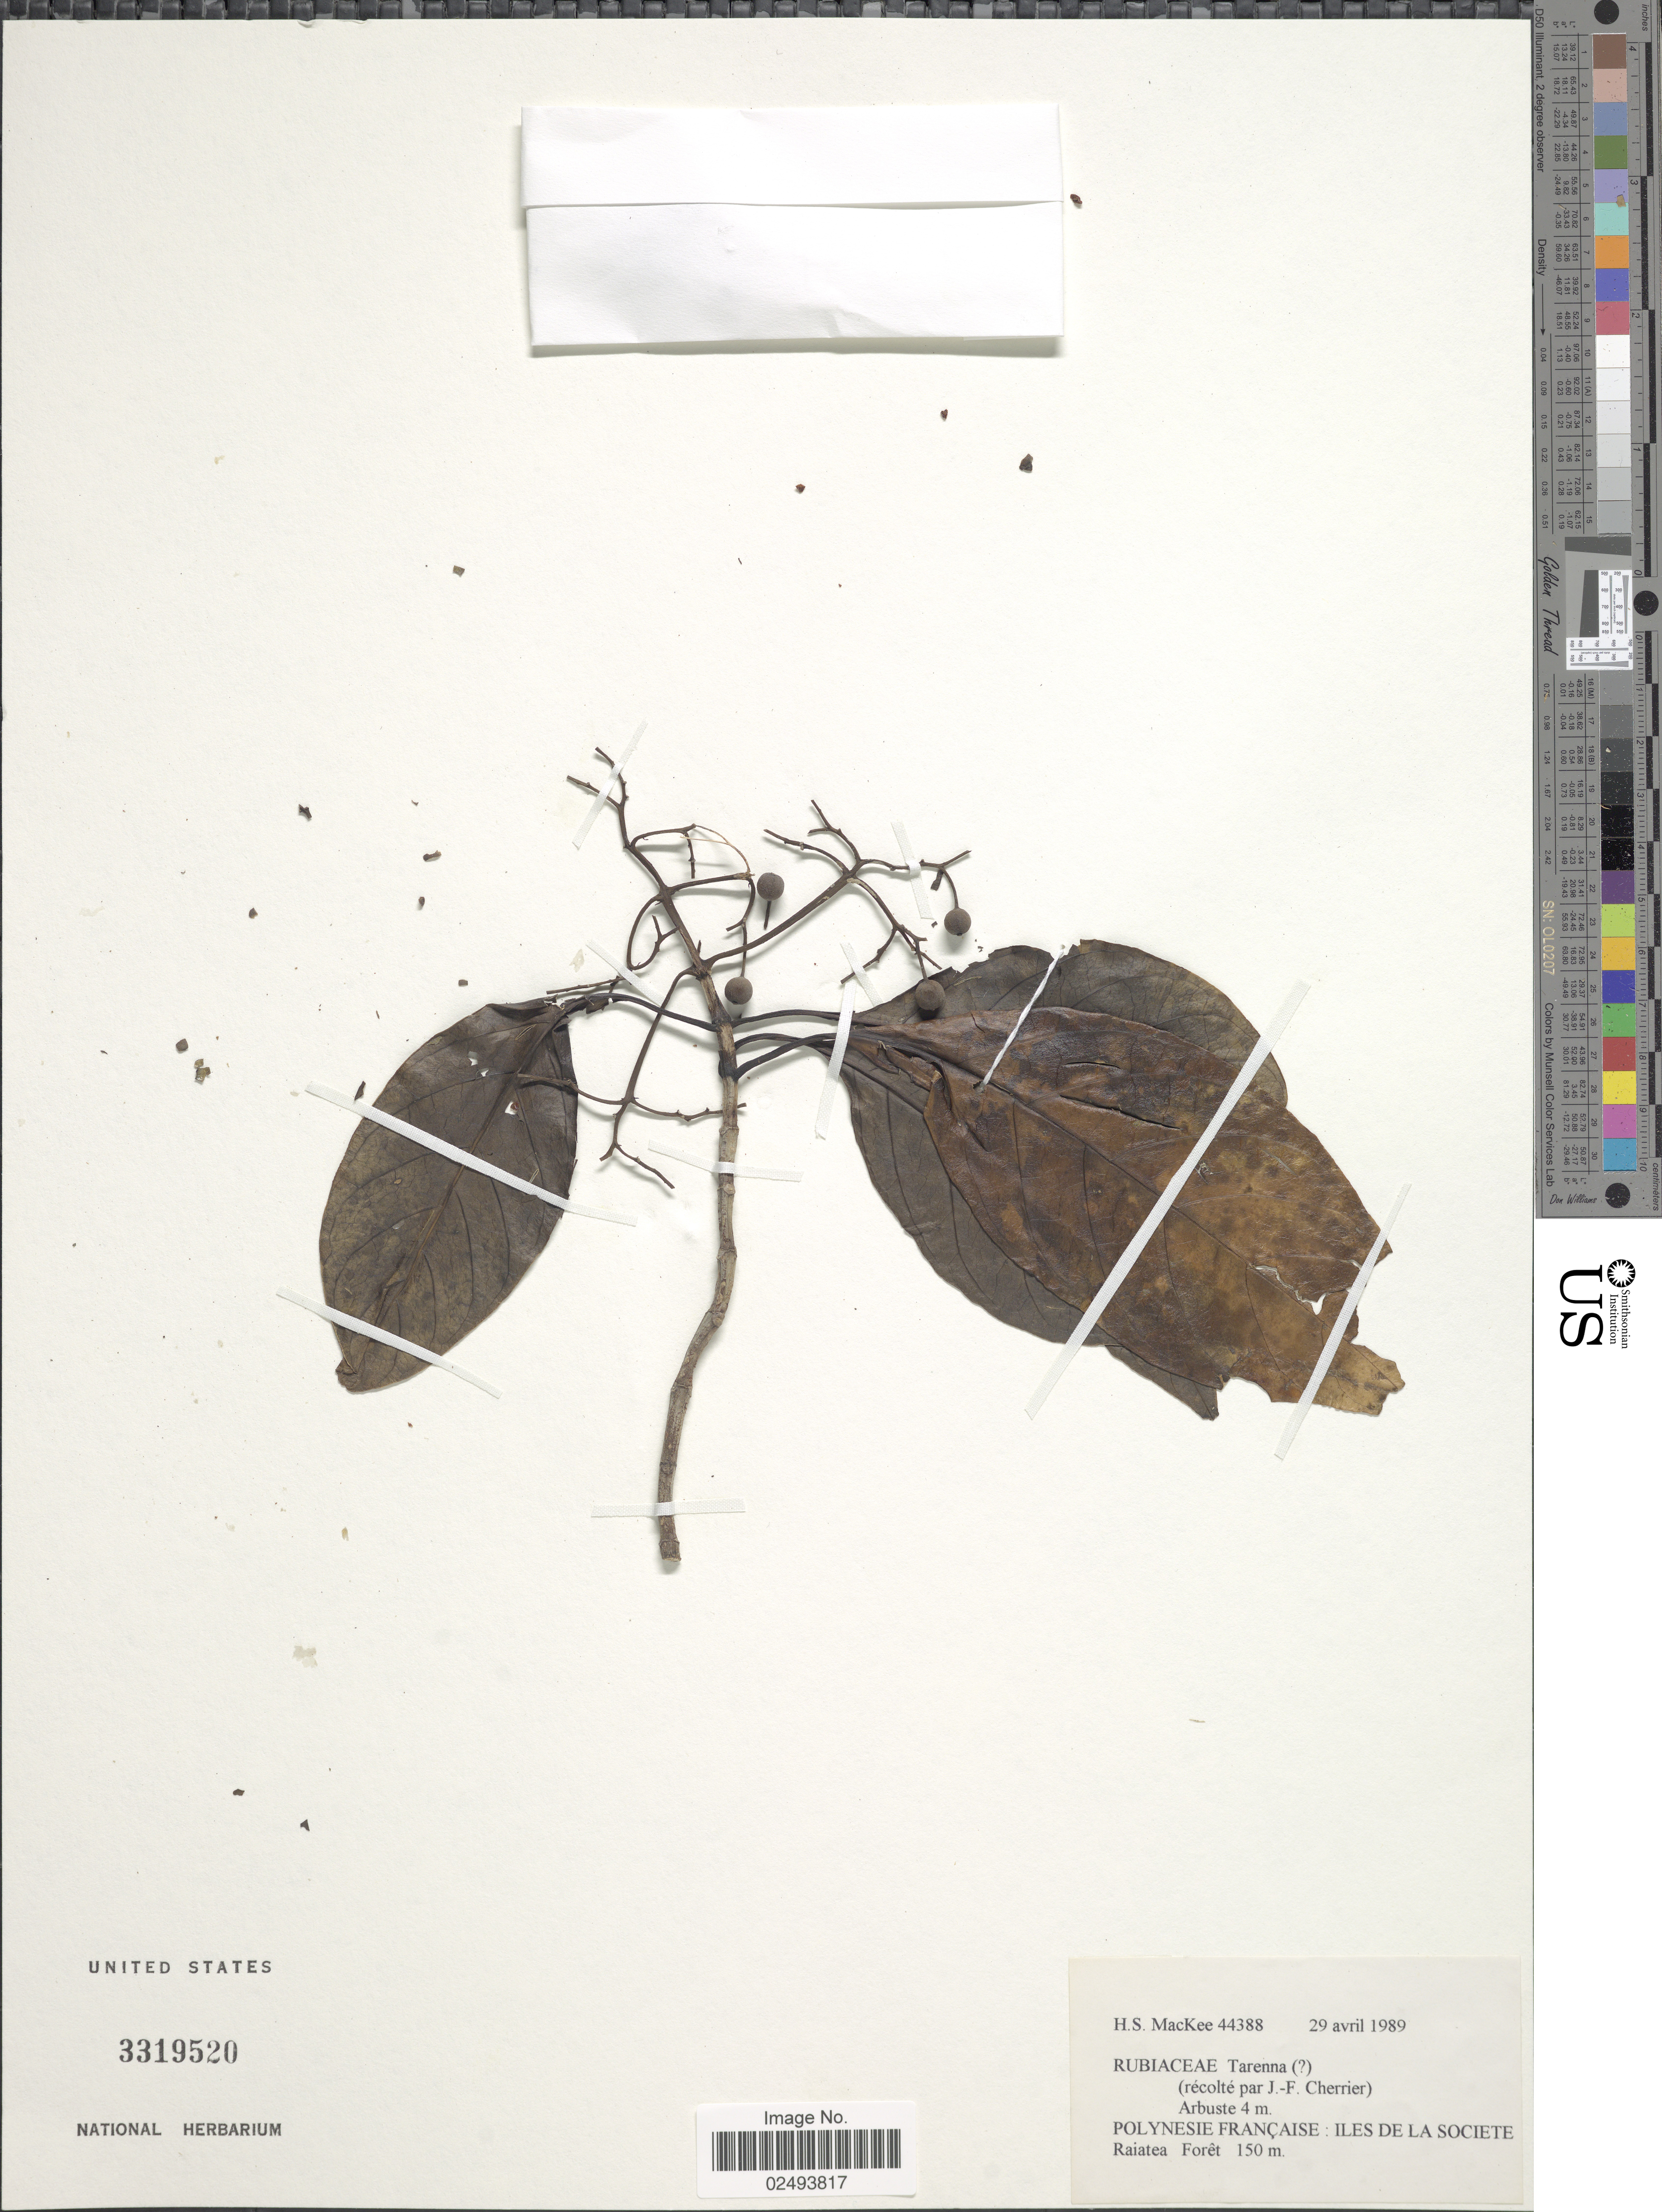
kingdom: Plantae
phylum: Tracheophyta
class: Magnoliopsida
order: Gentianales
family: Rubiaceae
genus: Tarenna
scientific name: Tarenna sp.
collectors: H. S. MacKee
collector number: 44388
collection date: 1989-04-29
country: French Polynesia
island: Raiatea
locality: Polynsia Francaise; Iles de a Societe Raiatea Foret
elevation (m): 150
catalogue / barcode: US 3319520